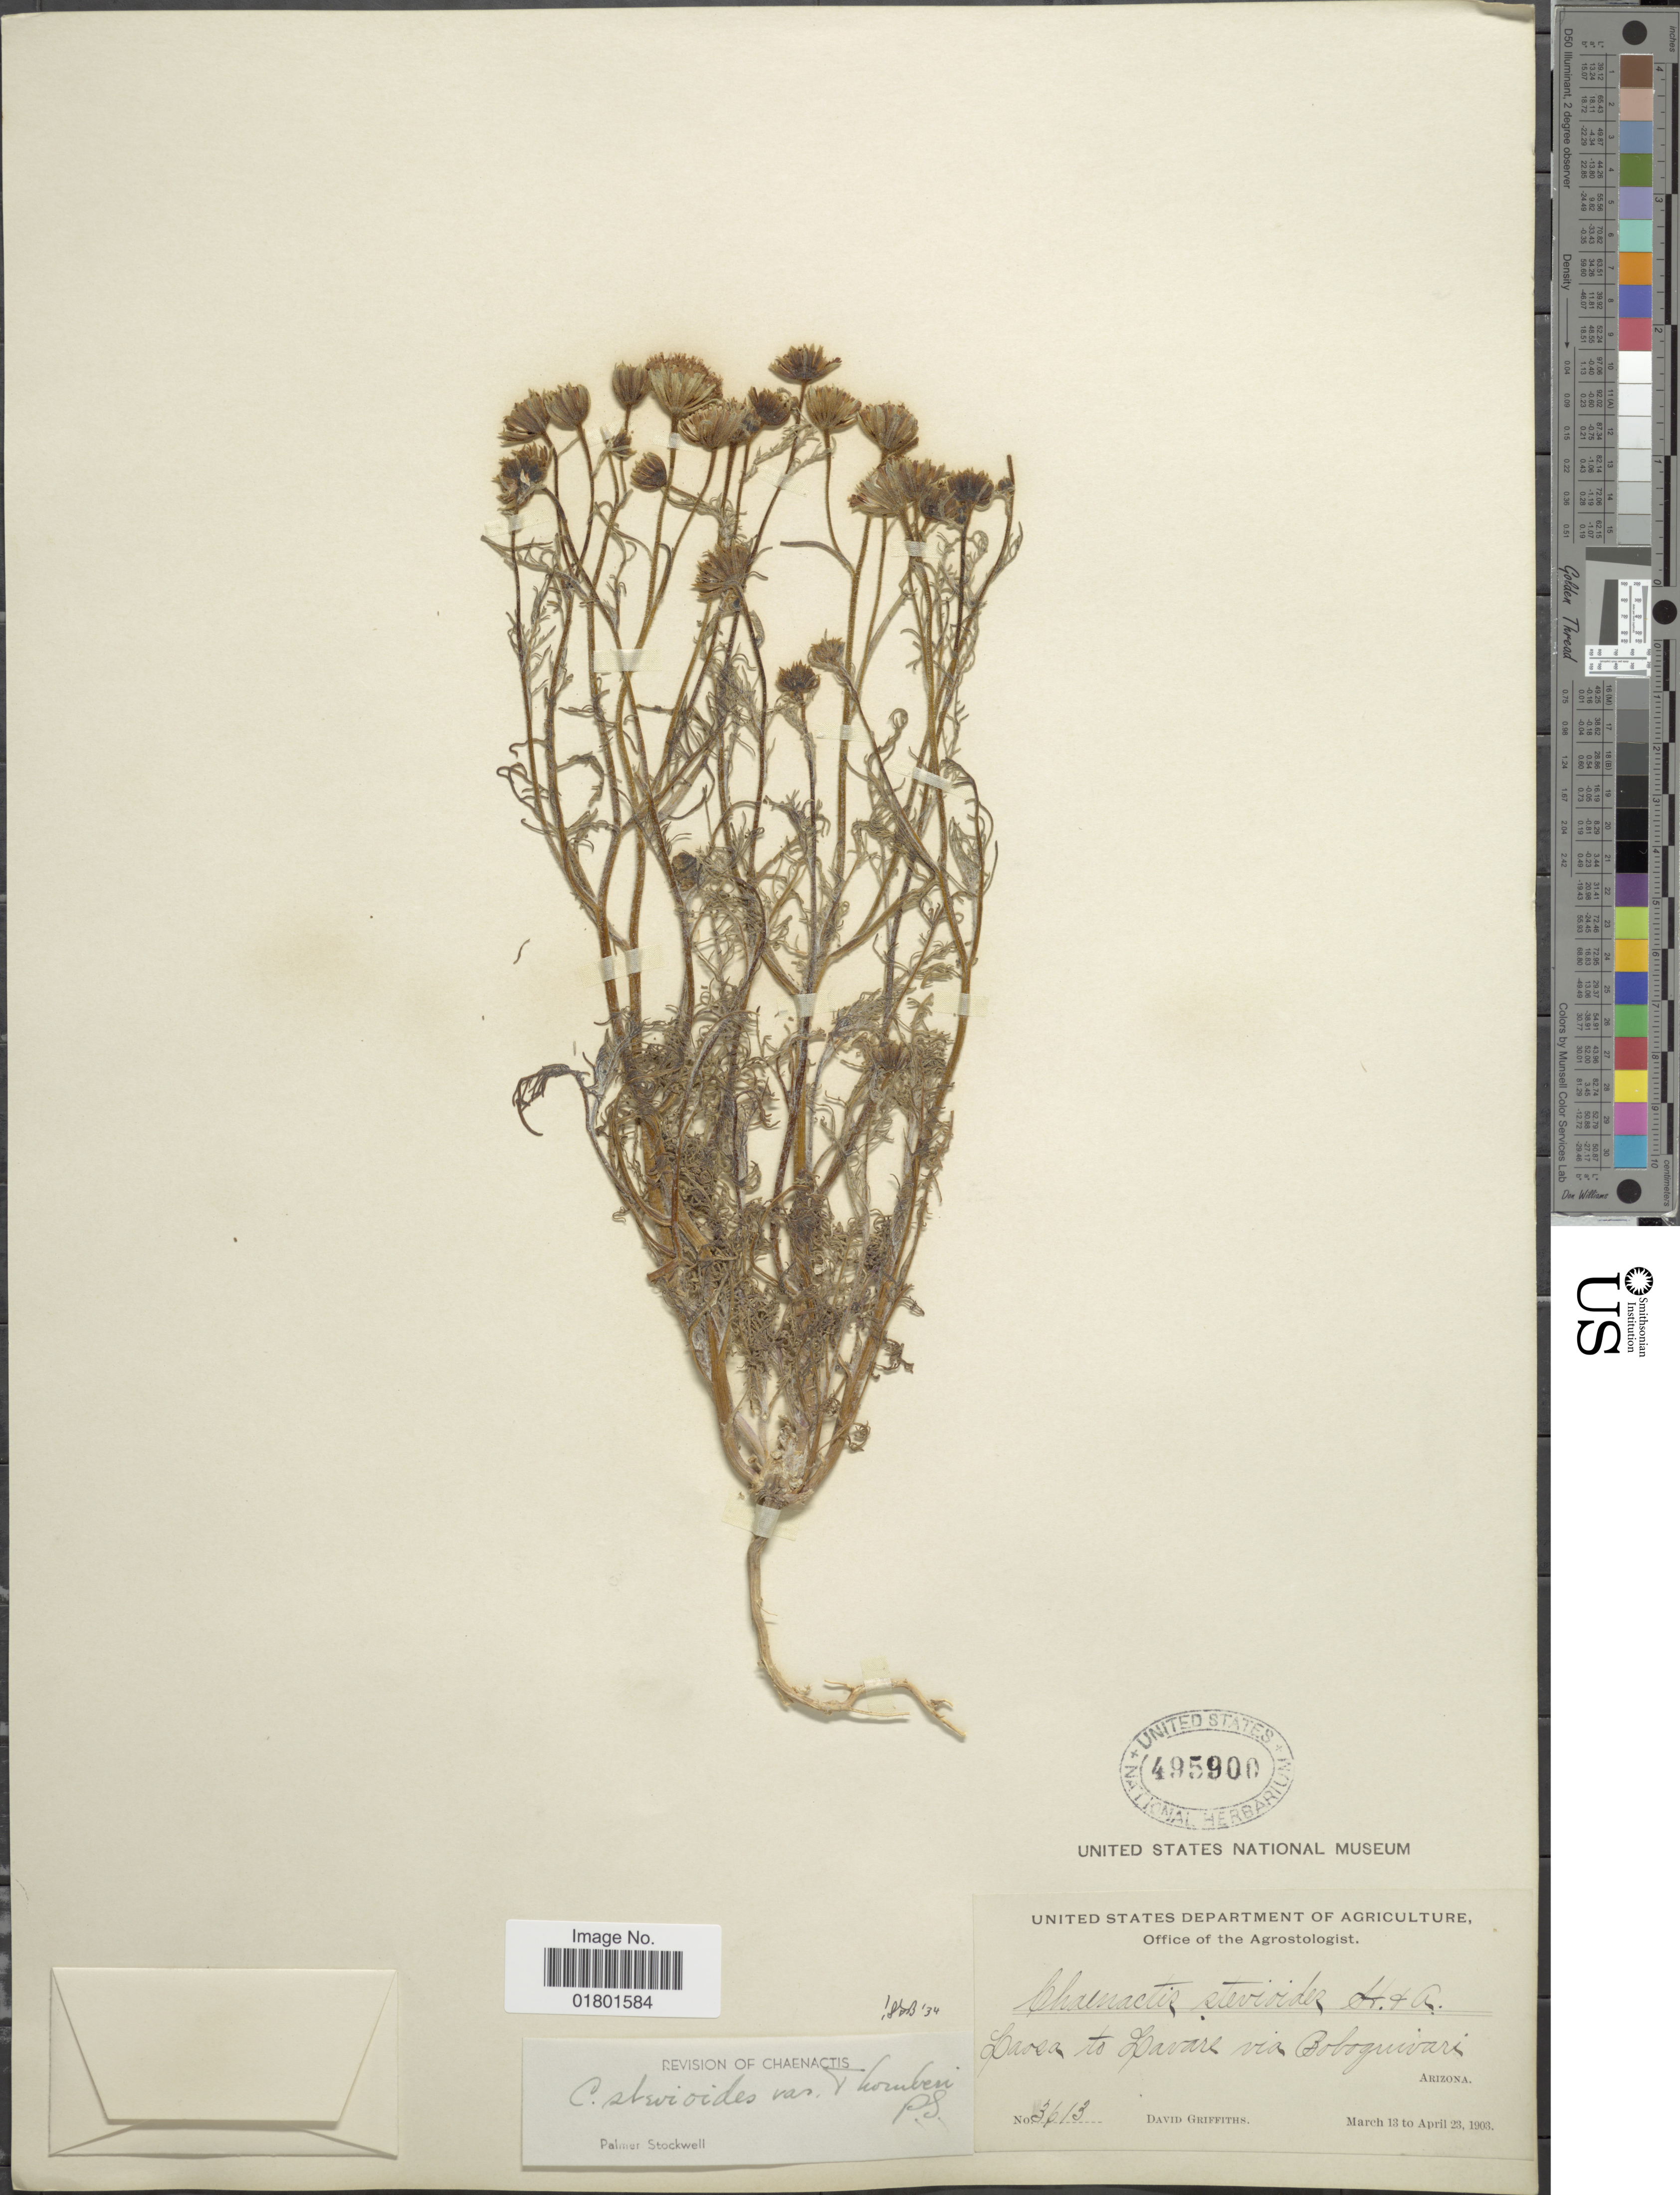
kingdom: Plantae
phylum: Tracheophyta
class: Magnoliopsida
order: Asterales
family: Asteraceae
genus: Chaenactis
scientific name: Chaenactis stevioides var. thornberi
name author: Stockw.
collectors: D. Griffiths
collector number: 3613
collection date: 1903-03-13/1903-04-23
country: United States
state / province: Arizona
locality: Laosa to Lavare via Baboquivari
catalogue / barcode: US 495900